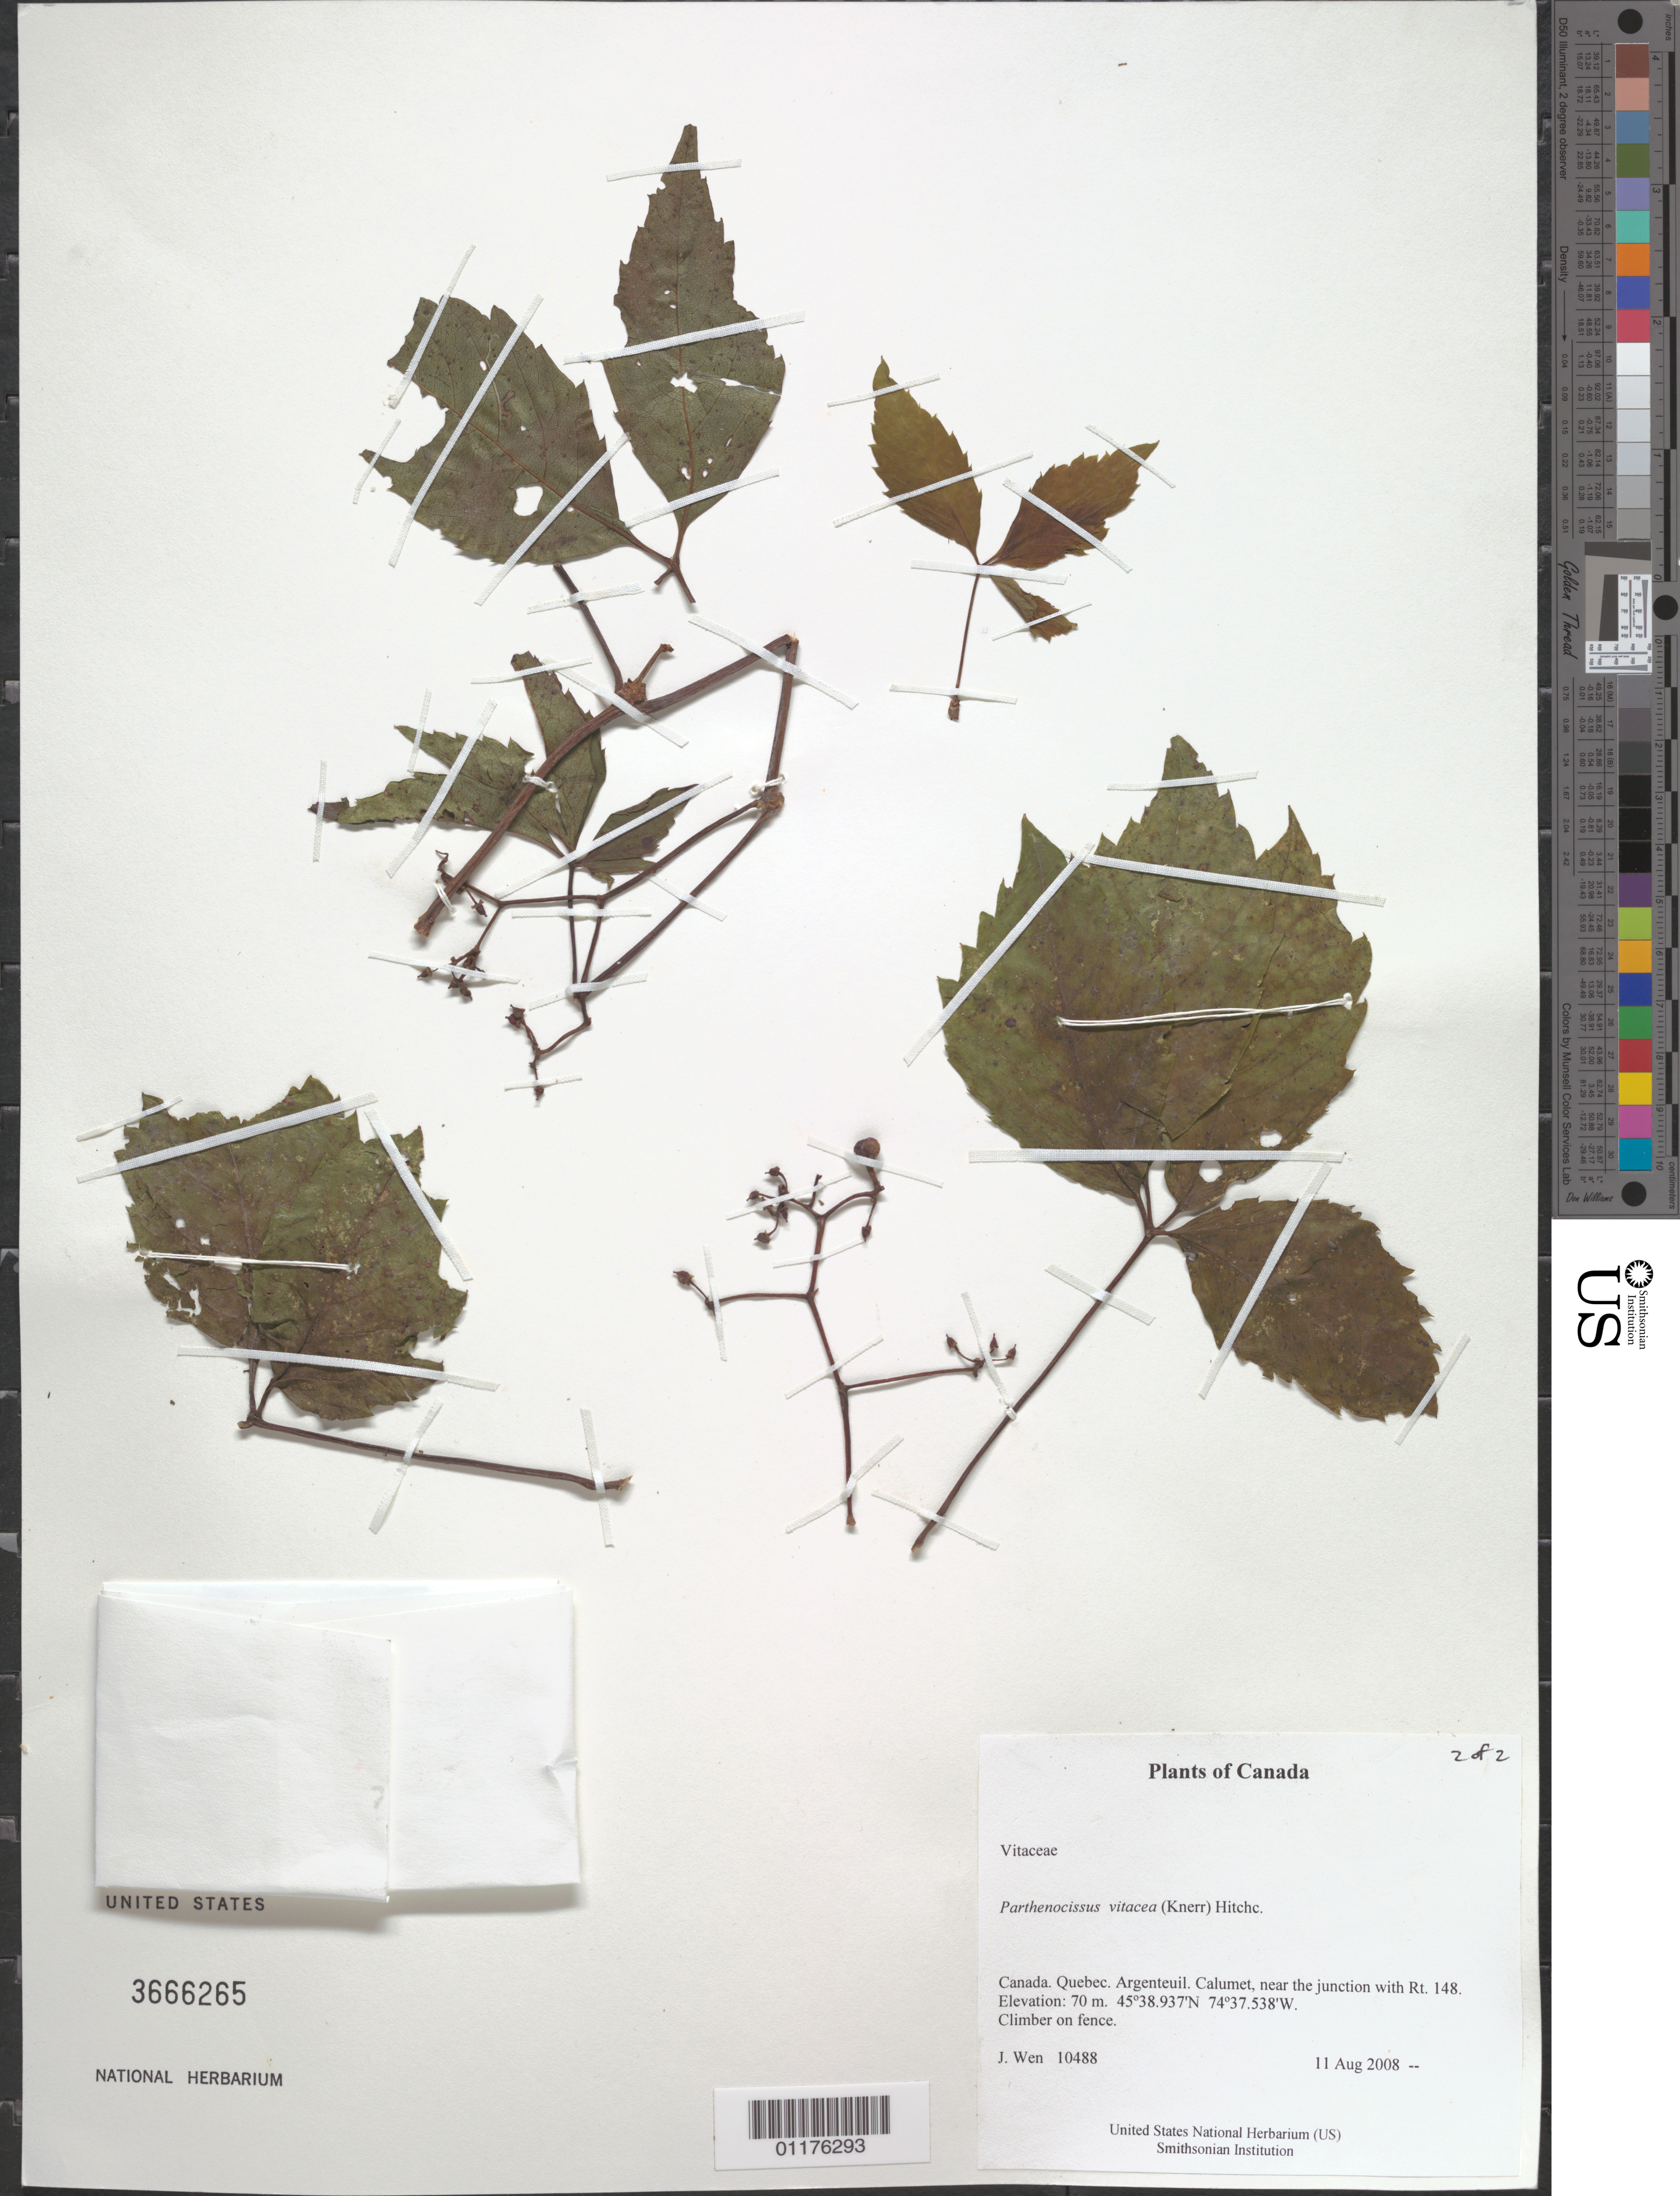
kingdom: Plantae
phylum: Tracheophyta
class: Magnoliopsida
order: Vitales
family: Vitaceae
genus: Parthenocissus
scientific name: Parthenocissus vitacea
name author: (Knerr) Hitchc.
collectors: J. Wen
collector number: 10488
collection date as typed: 11 Aug 2008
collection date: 2008-08-11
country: Canada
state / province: Quebec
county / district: Argenteuil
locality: Calumet, near the junction with Rt. 148.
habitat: On fence.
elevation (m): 70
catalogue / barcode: US 3666265